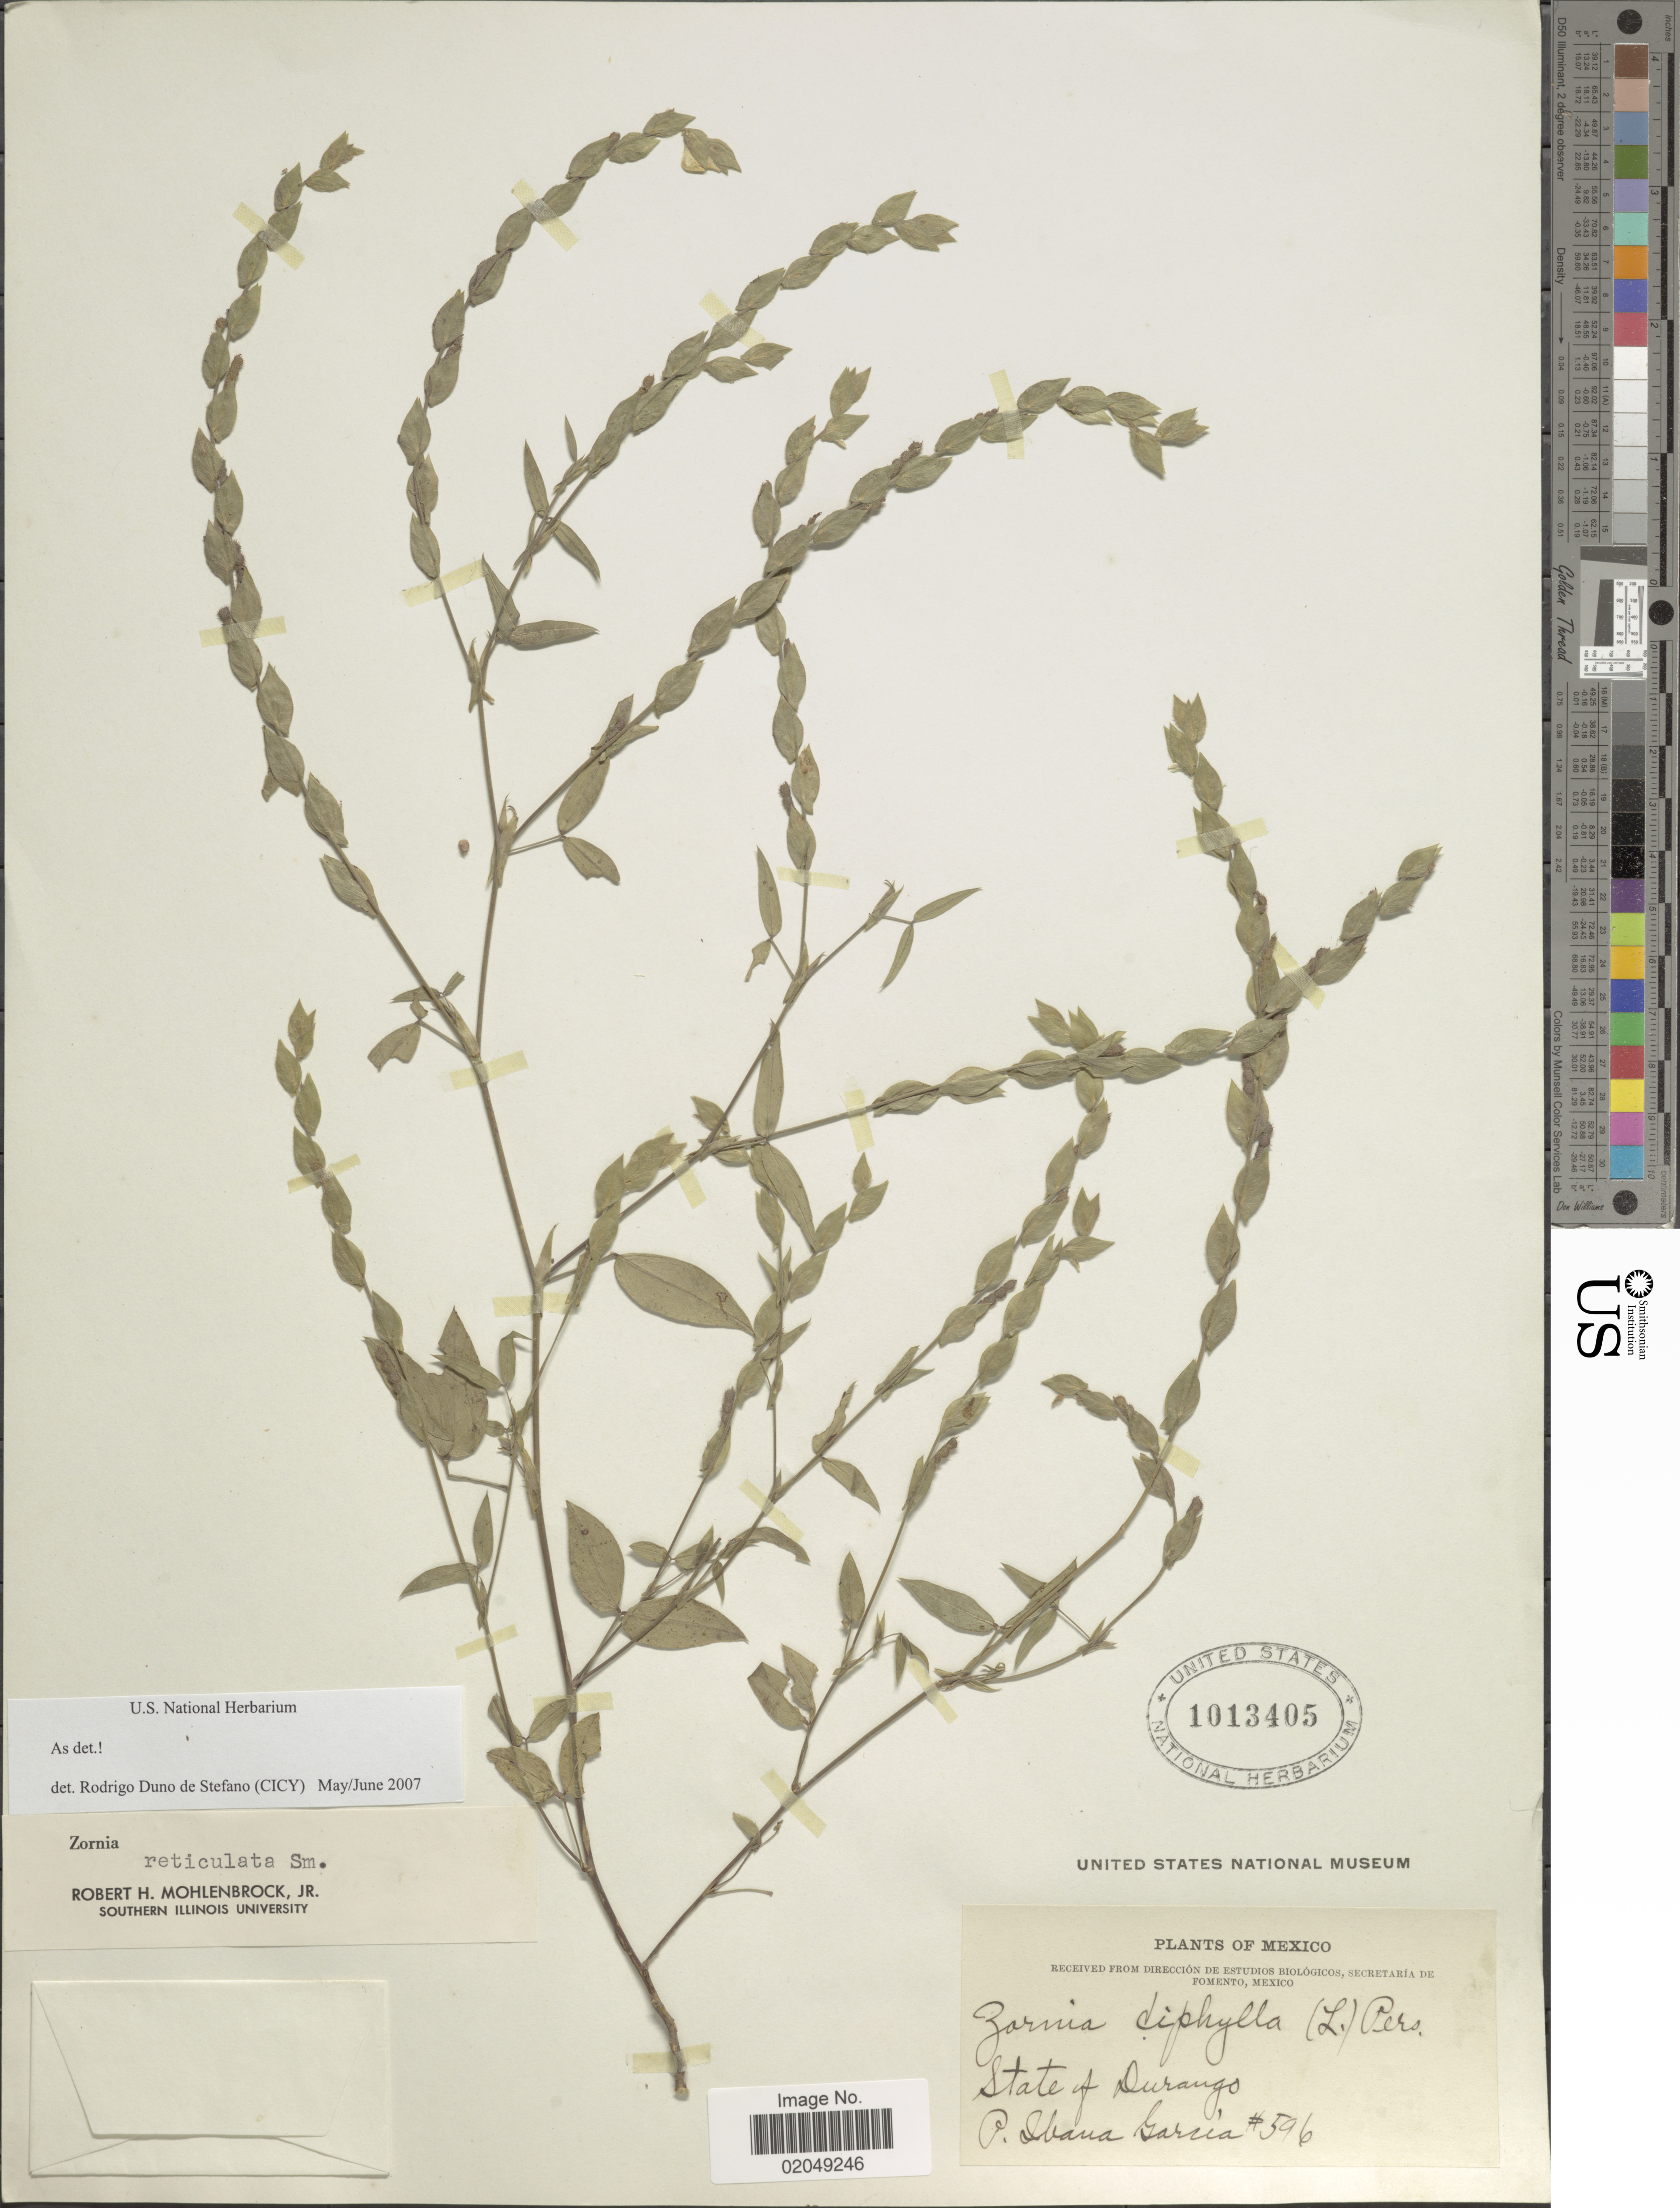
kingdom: Plantae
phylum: Tracheophyta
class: Magnoliopsida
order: Fabales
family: Fabaceae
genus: Zornia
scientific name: Zornia reticulata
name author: Sm.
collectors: P. Ibana-Garcia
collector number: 596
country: Mexico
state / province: Durango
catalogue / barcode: US 1013405